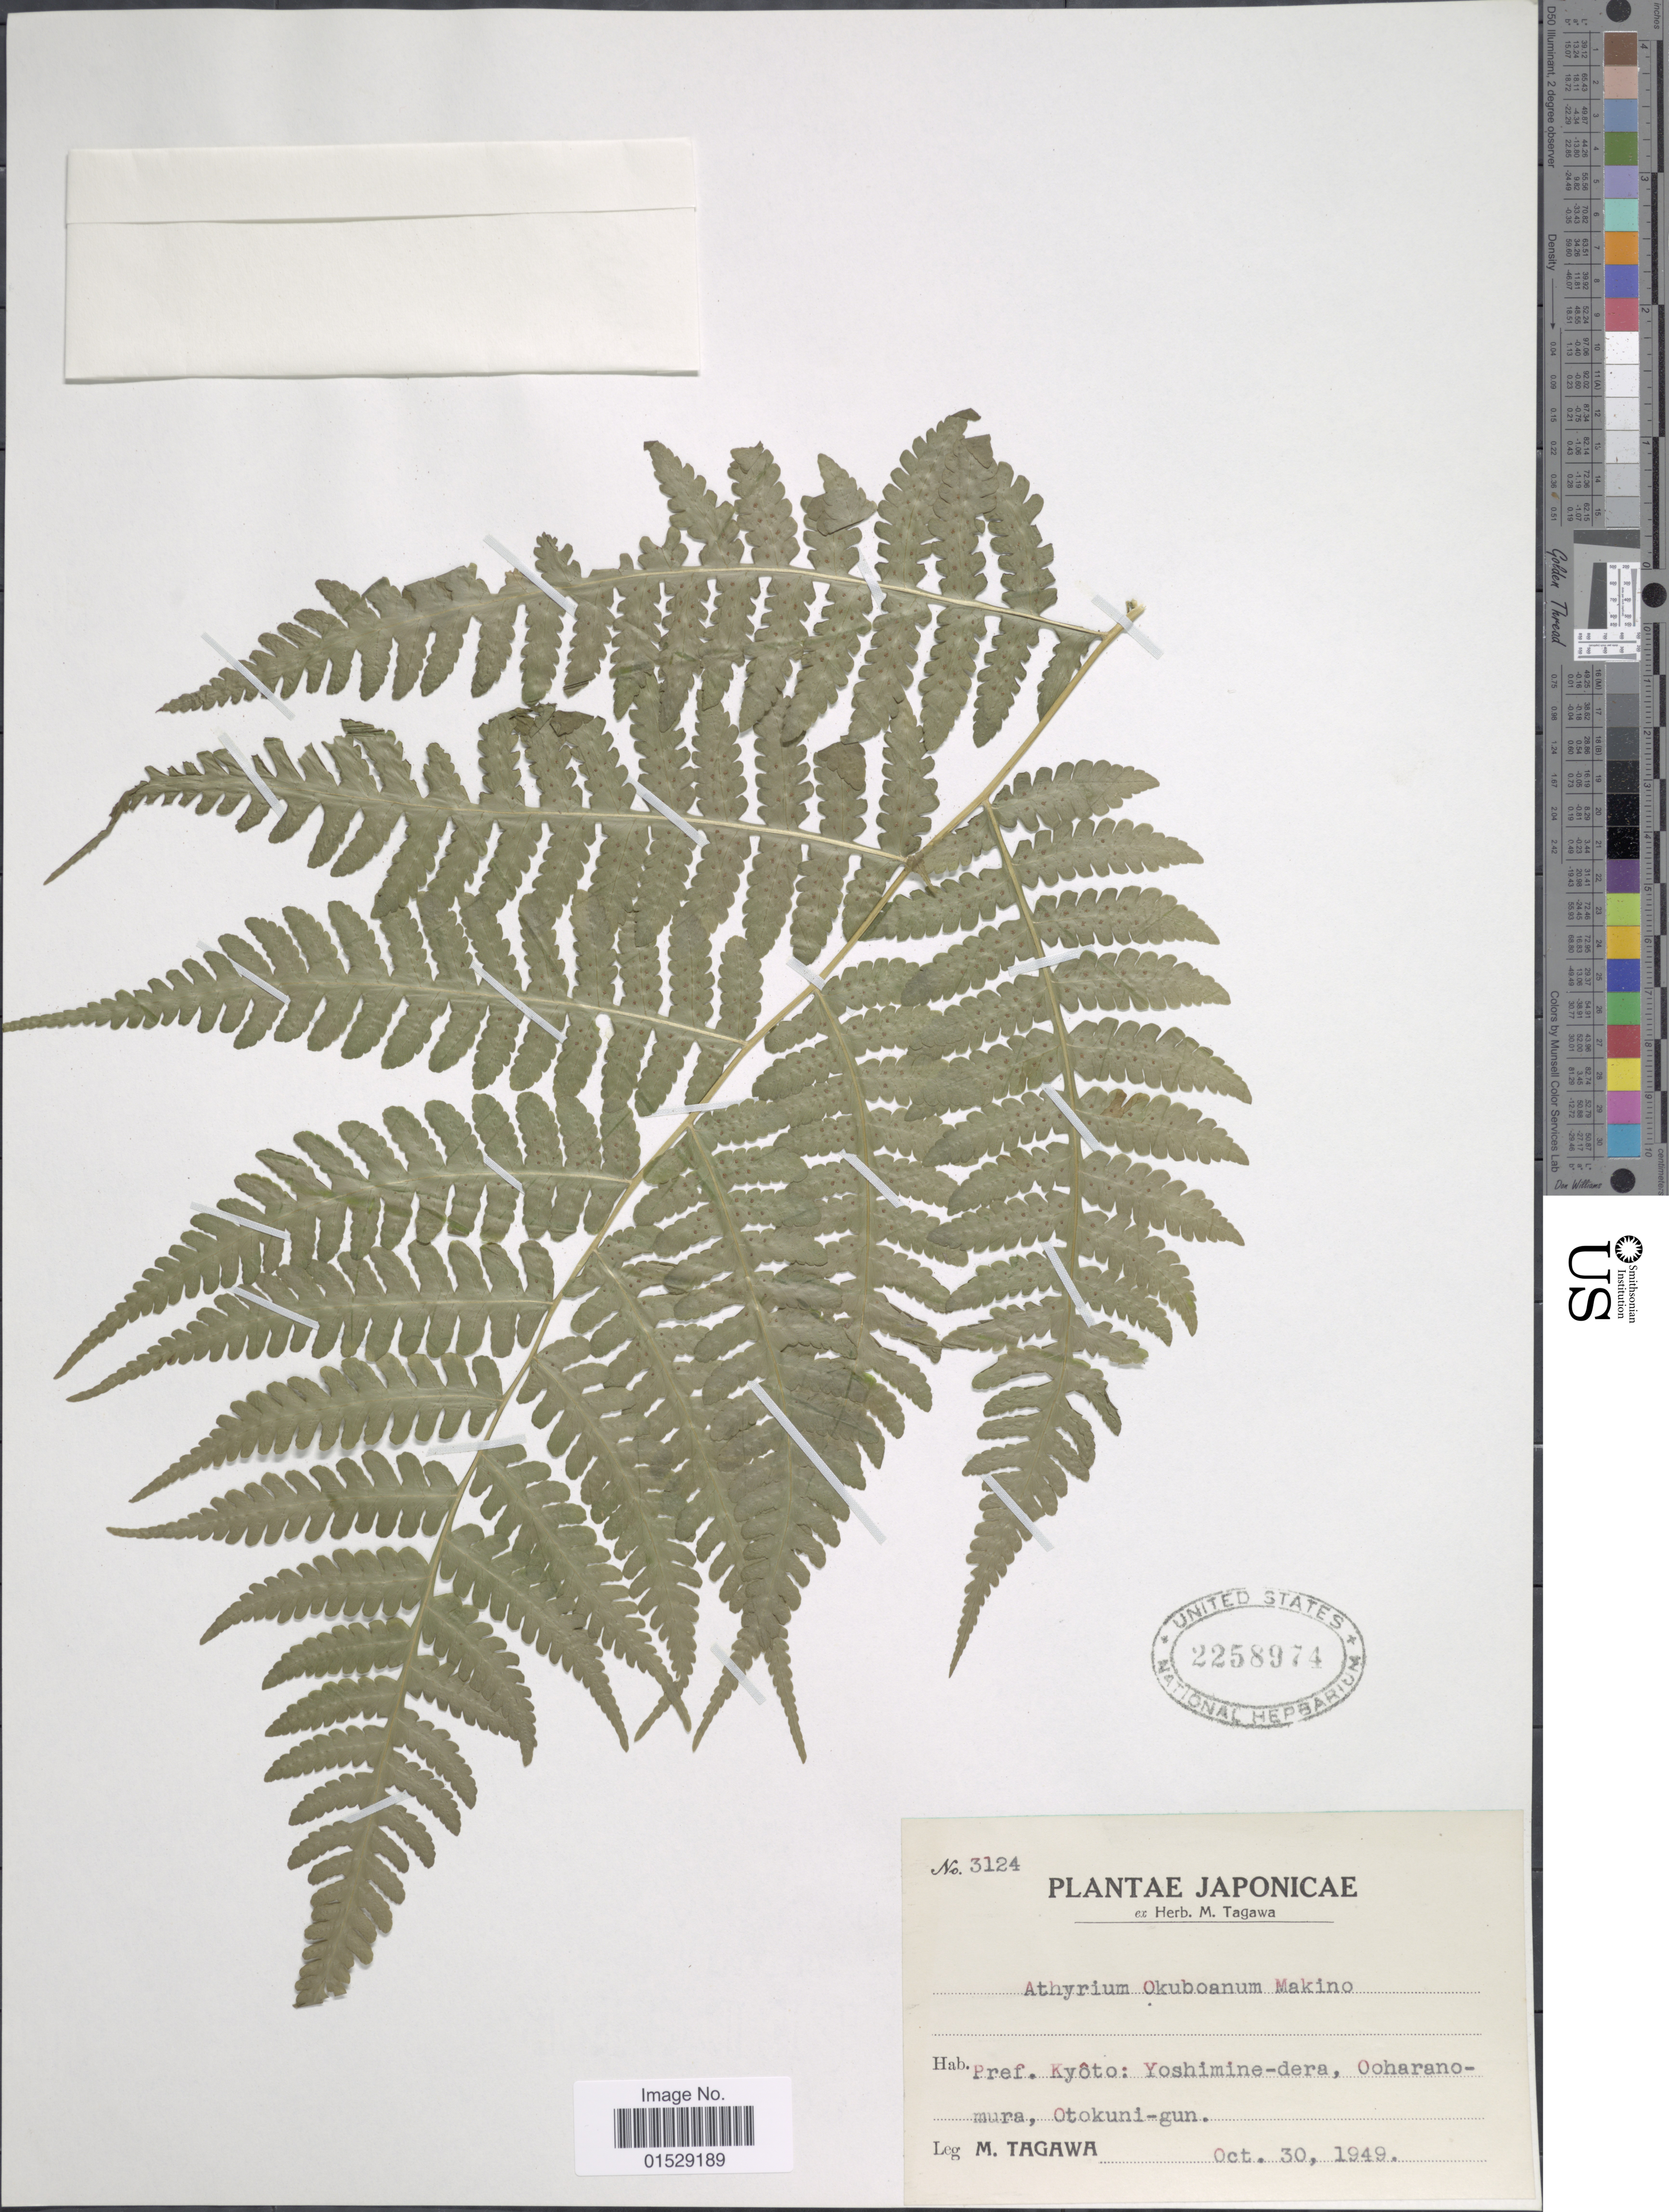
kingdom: Plantae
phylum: Tracheophyta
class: Polypodiopsida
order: Polypodiales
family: Athyriaceae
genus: Deparia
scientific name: Deparia okuboana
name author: (Makino) M. Kato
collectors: M. Tagawa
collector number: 3124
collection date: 1949-10-30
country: Japan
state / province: Kyoto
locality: Japonicae, Pref. Kyoto: Yoshimine-dera, Ooharano-mura, Otokuni-gun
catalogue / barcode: US 2258974